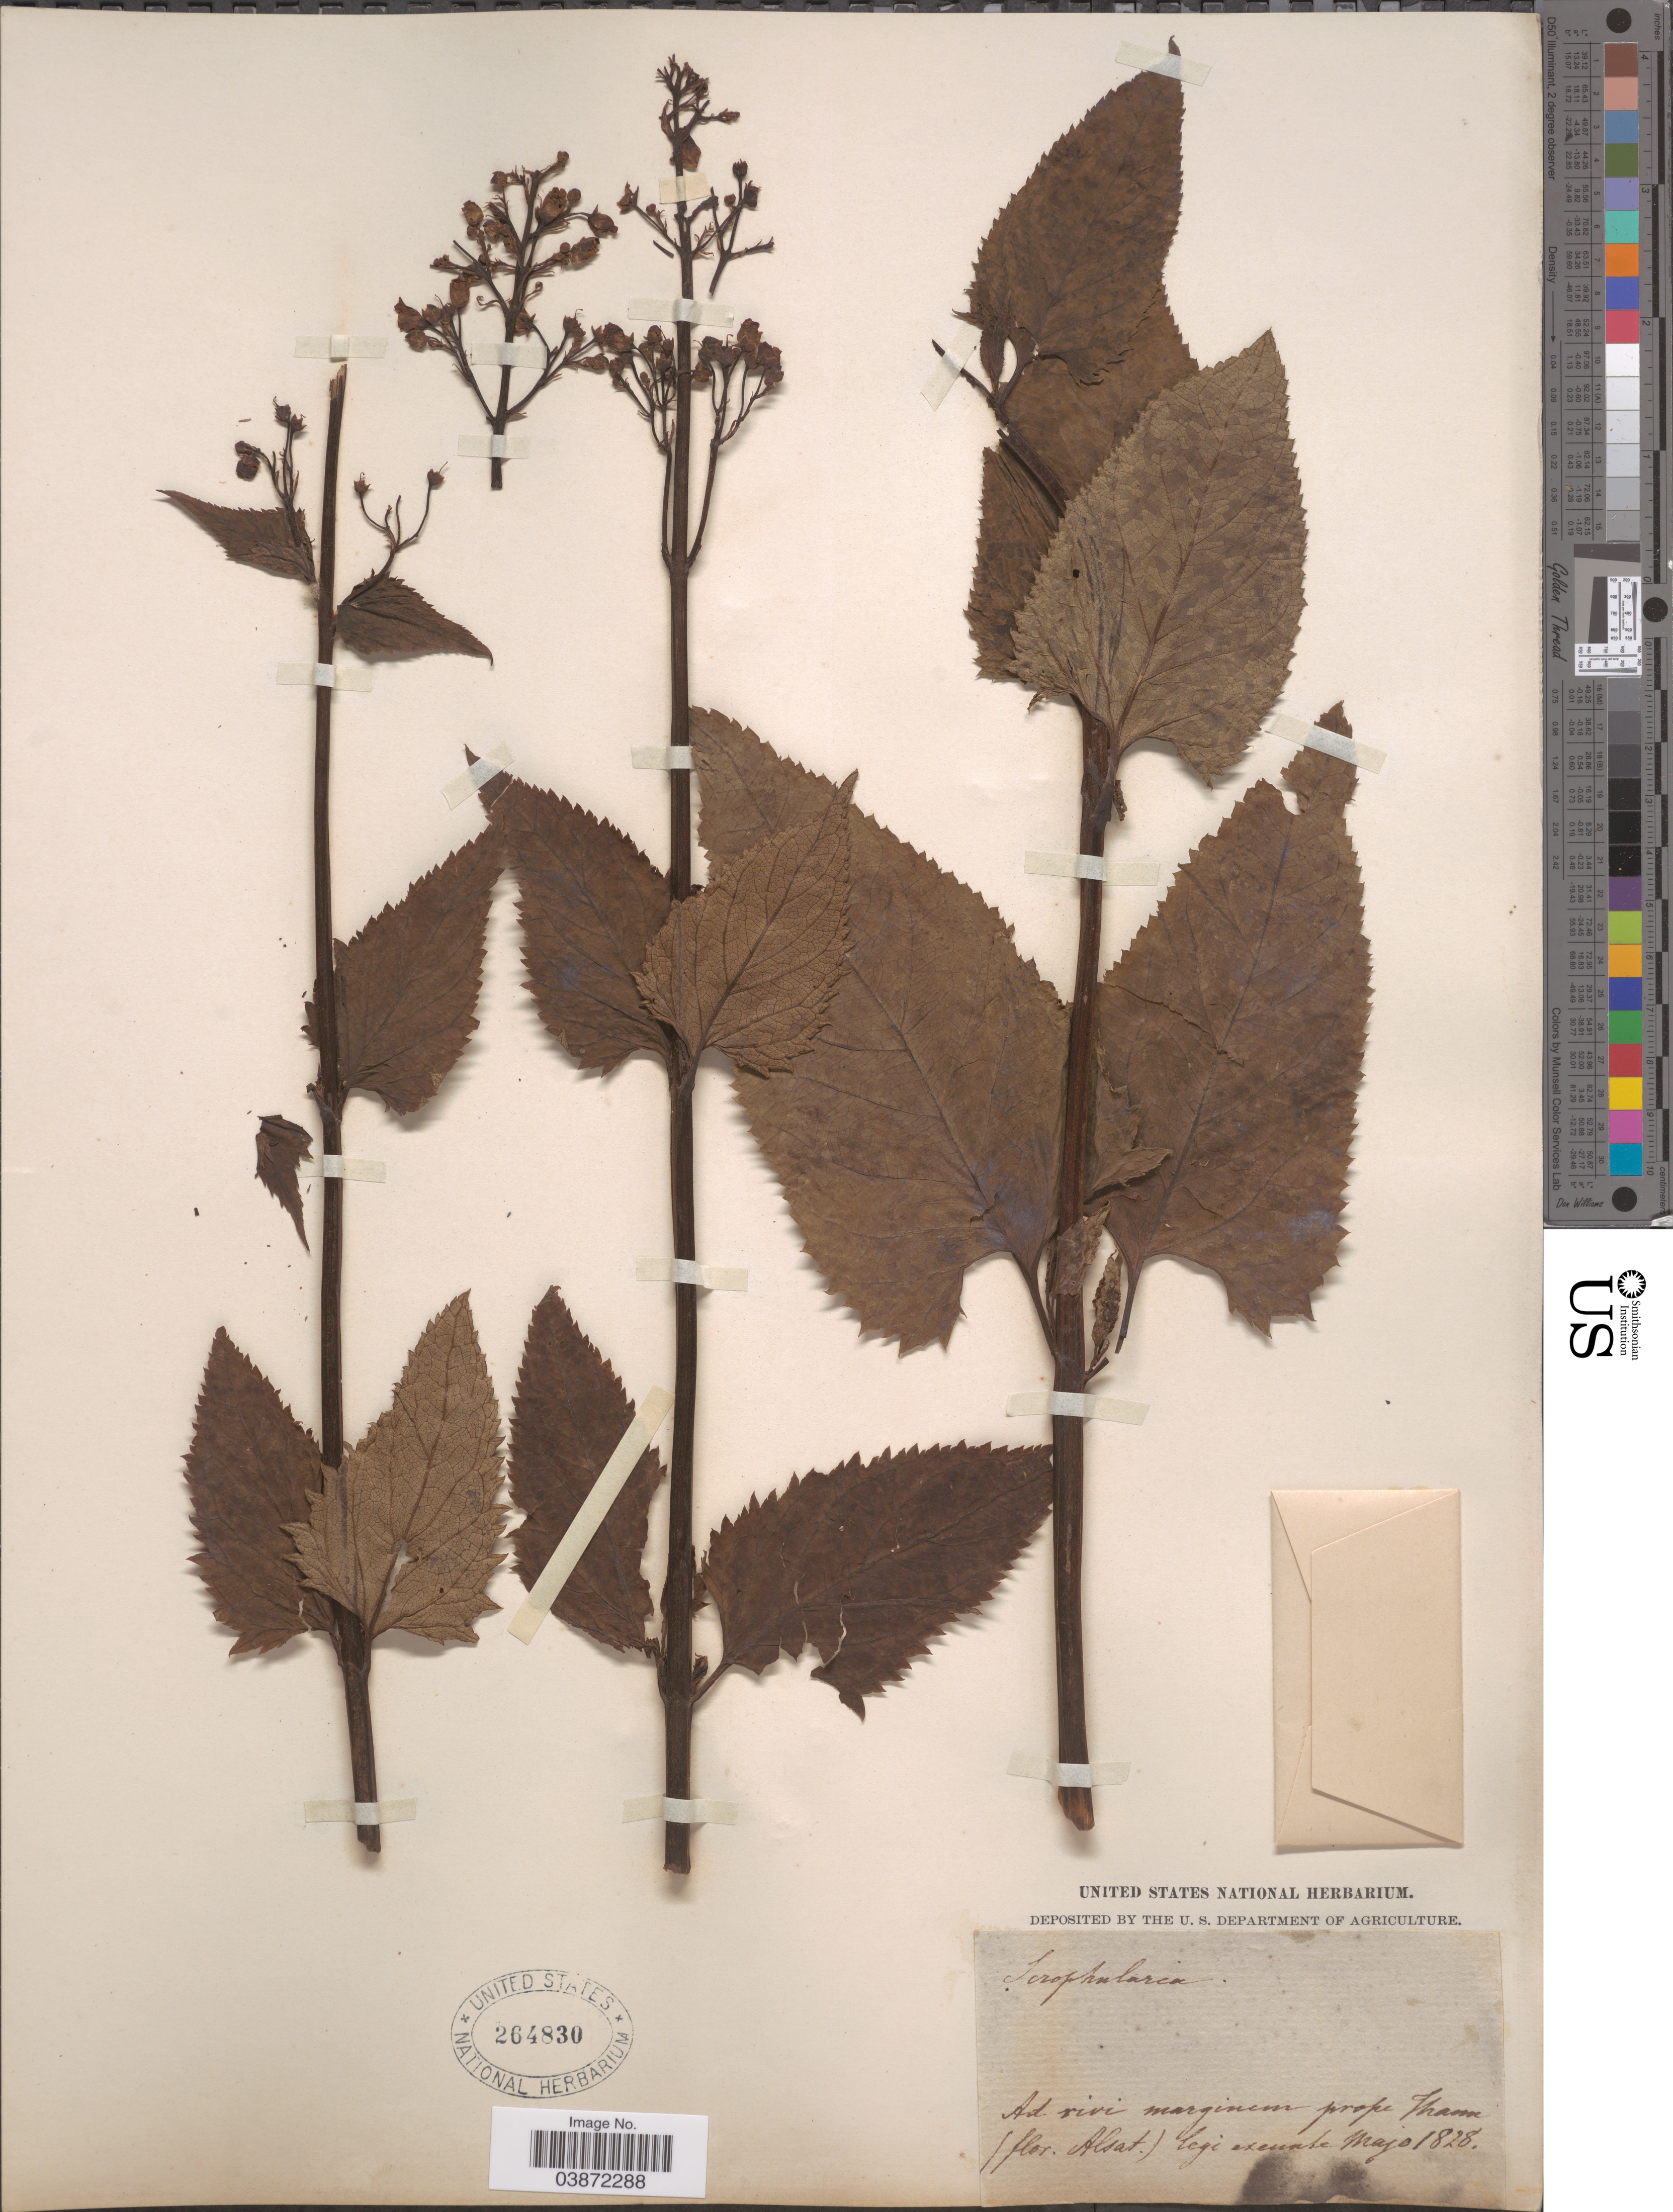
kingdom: Plantae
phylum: Tracheophyta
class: Magnoliopsida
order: Lamiales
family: Scrophulariaceae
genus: Scrophularia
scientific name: Scrophularia sp.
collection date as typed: exeunte Majo 1828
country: France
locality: Ad rivi marginum prope Thann (Alsat).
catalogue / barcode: US 264830